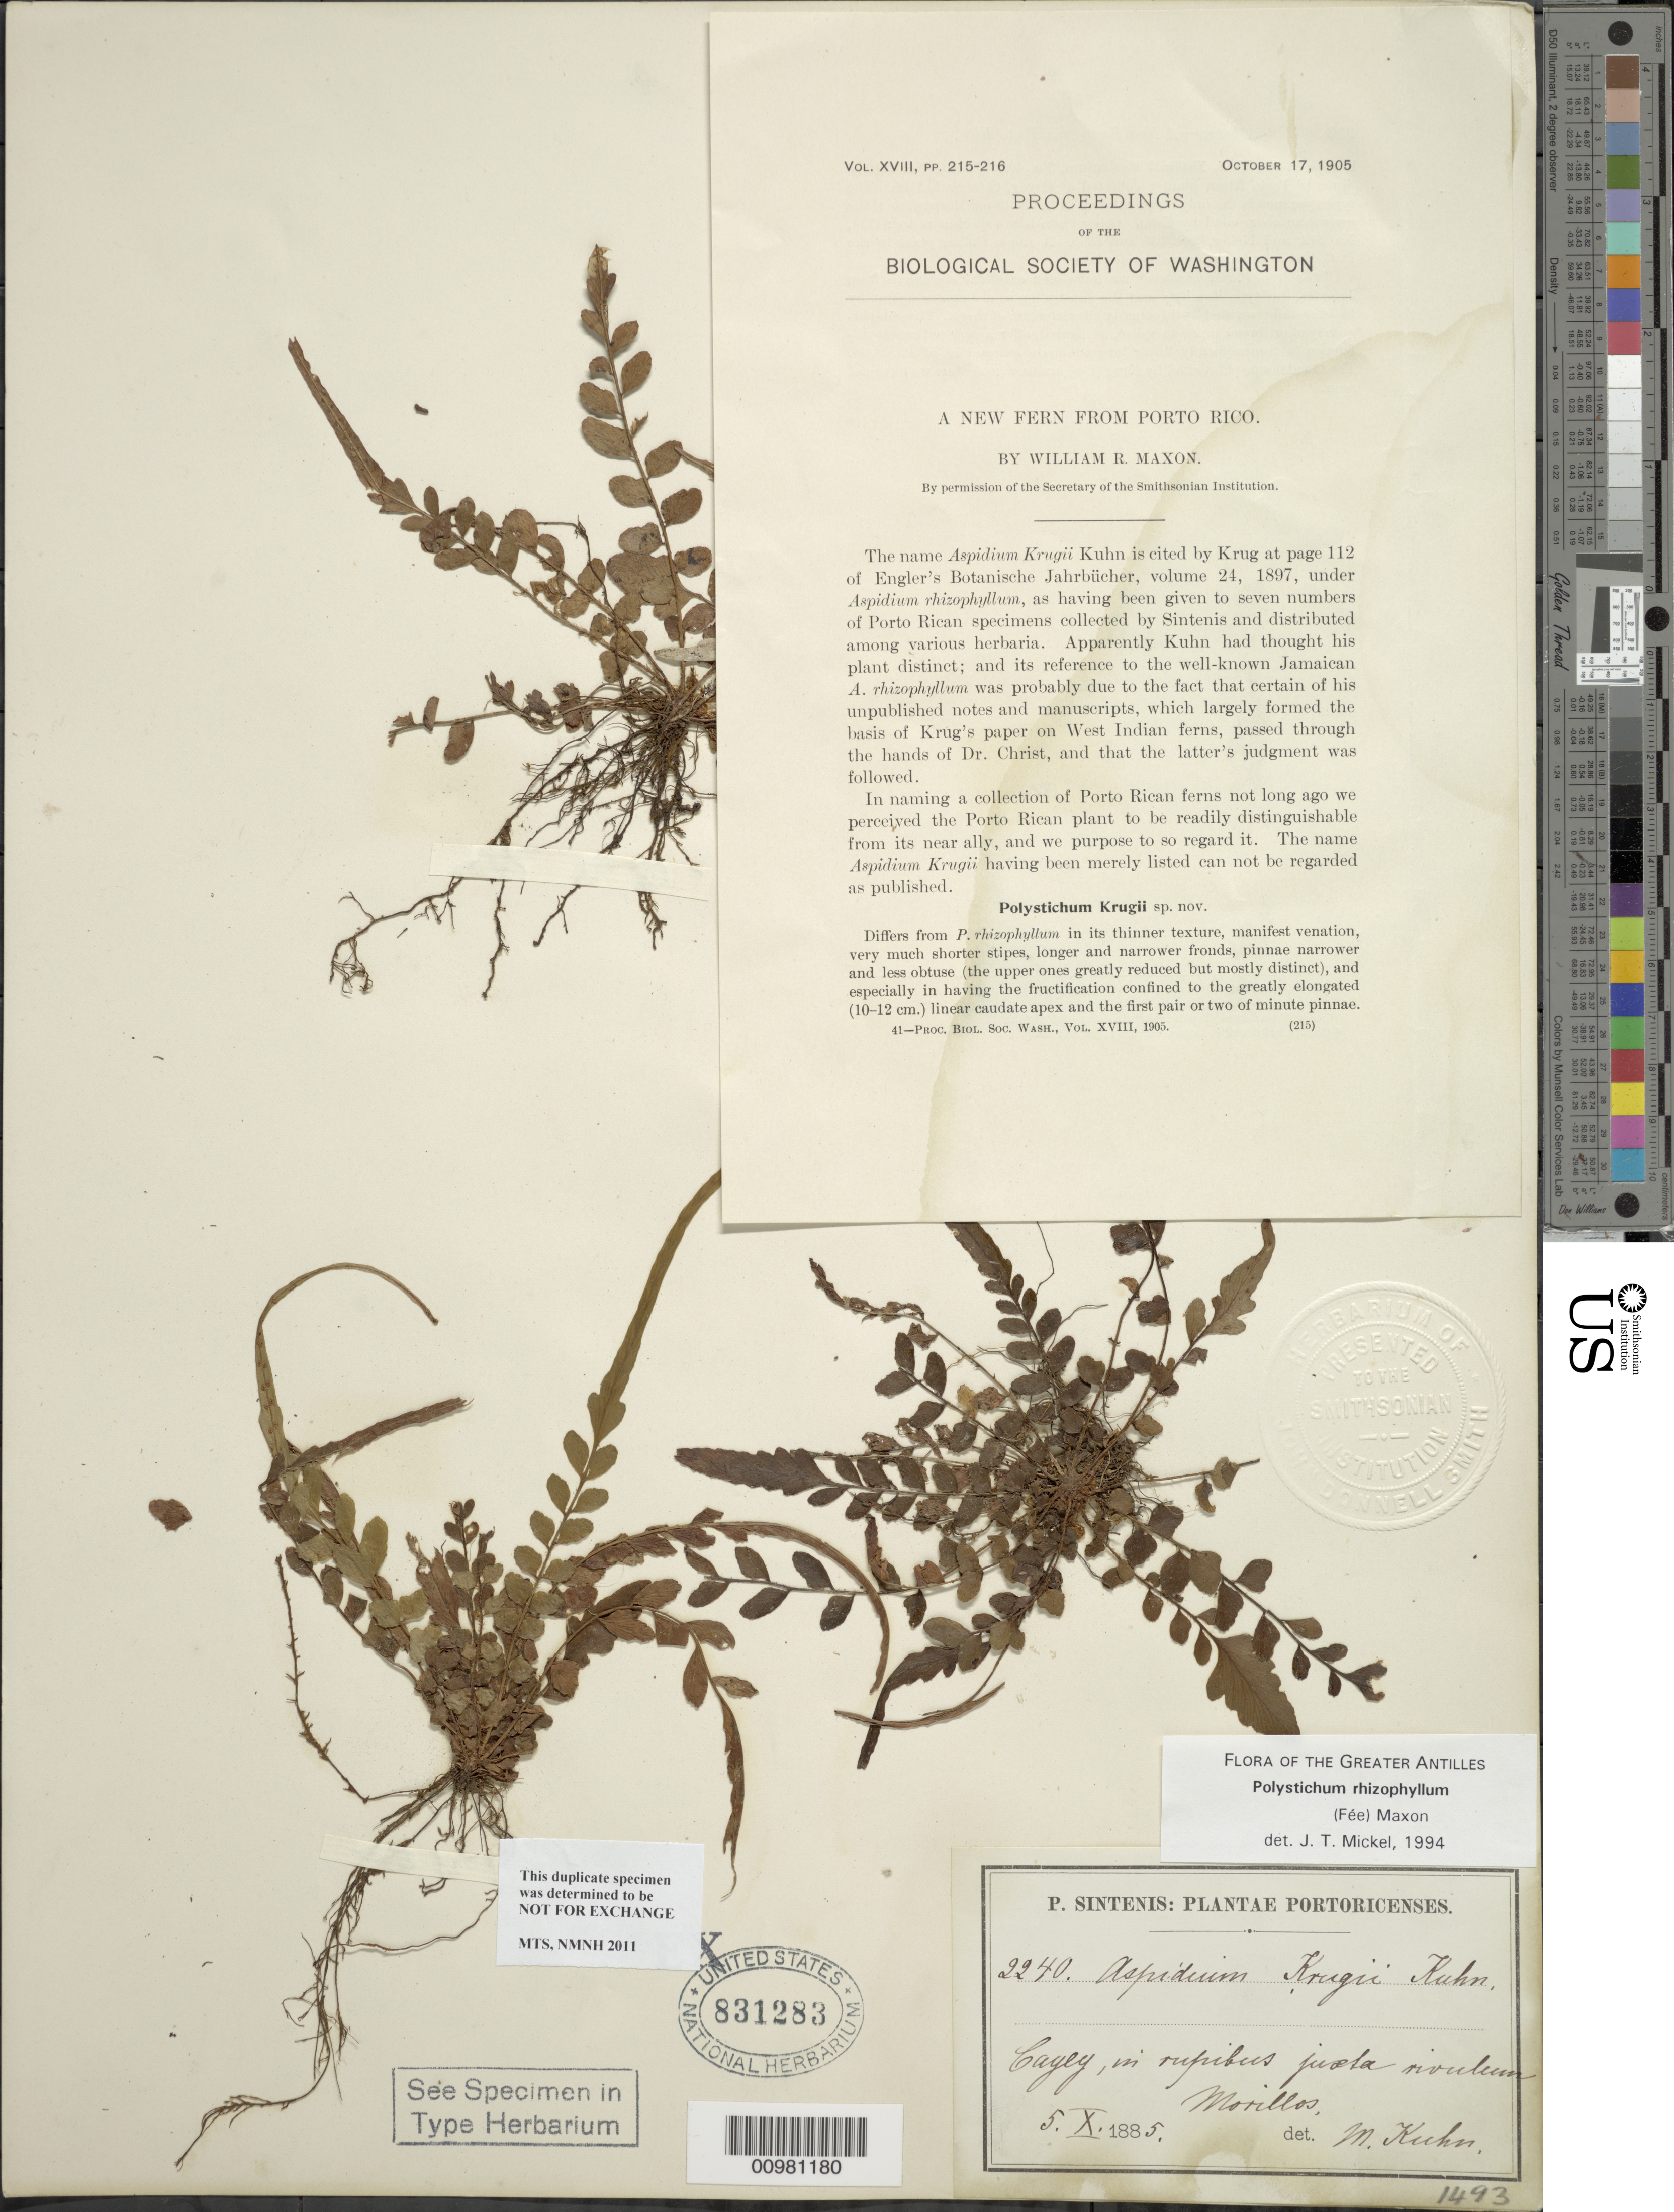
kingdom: Plantae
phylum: Tracheophyta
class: Polypodiopsida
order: Polypodiales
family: Dryopteridaceae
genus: Polystichum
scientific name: Polystichum rhizophyllum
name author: (Sw.) C. Presl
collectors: P. Sintenis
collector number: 2240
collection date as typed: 05 Oct 1885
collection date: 1885-10-05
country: Puerto Rico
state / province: Cayey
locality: Cayey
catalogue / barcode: US 831283